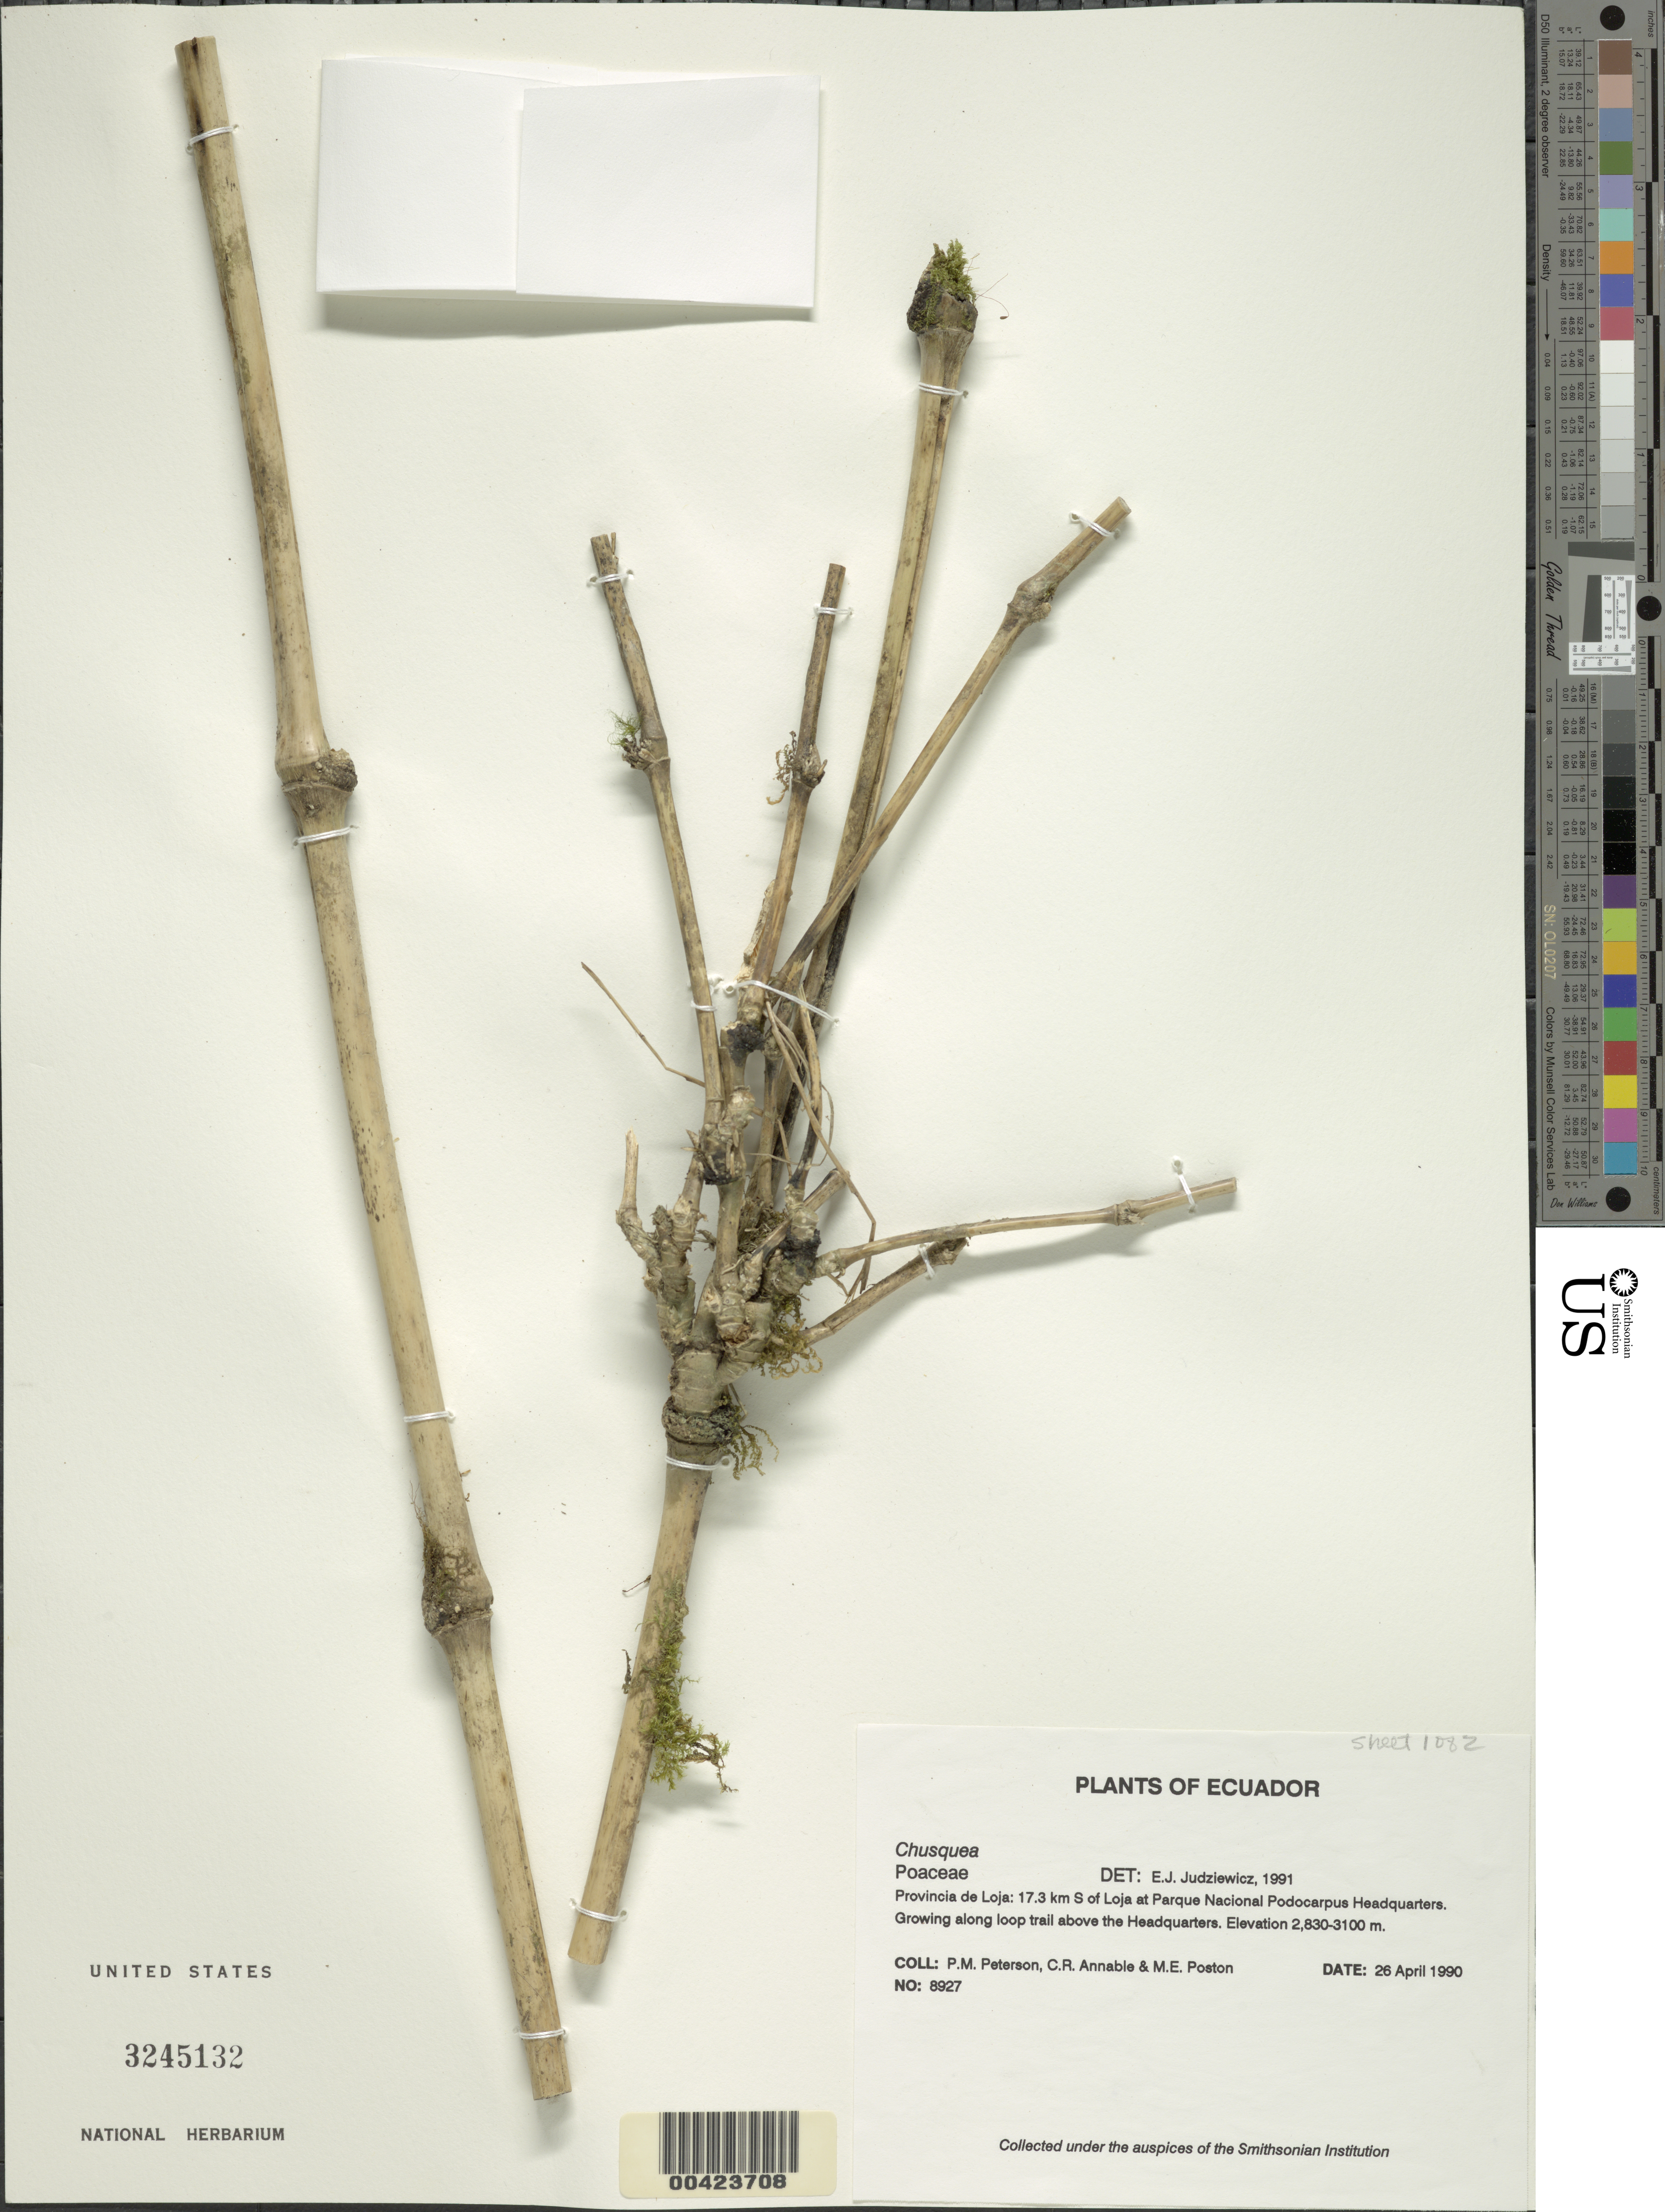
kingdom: Plantae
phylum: Tracheophyta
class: Liliopsida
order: Poales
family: Poaceae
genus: Chusquea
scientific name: Chusquea sp.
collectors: P. M. Peterson, C. R. Annable & M. Poston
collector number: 8927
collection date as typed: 26 Apr 1990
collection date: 1990-04-26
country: Ecuador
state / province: Loja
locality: Parque Nacional de Podocarpus headquarters; 17.3 km S of Loja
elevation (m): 2830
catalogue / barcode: US 3245132